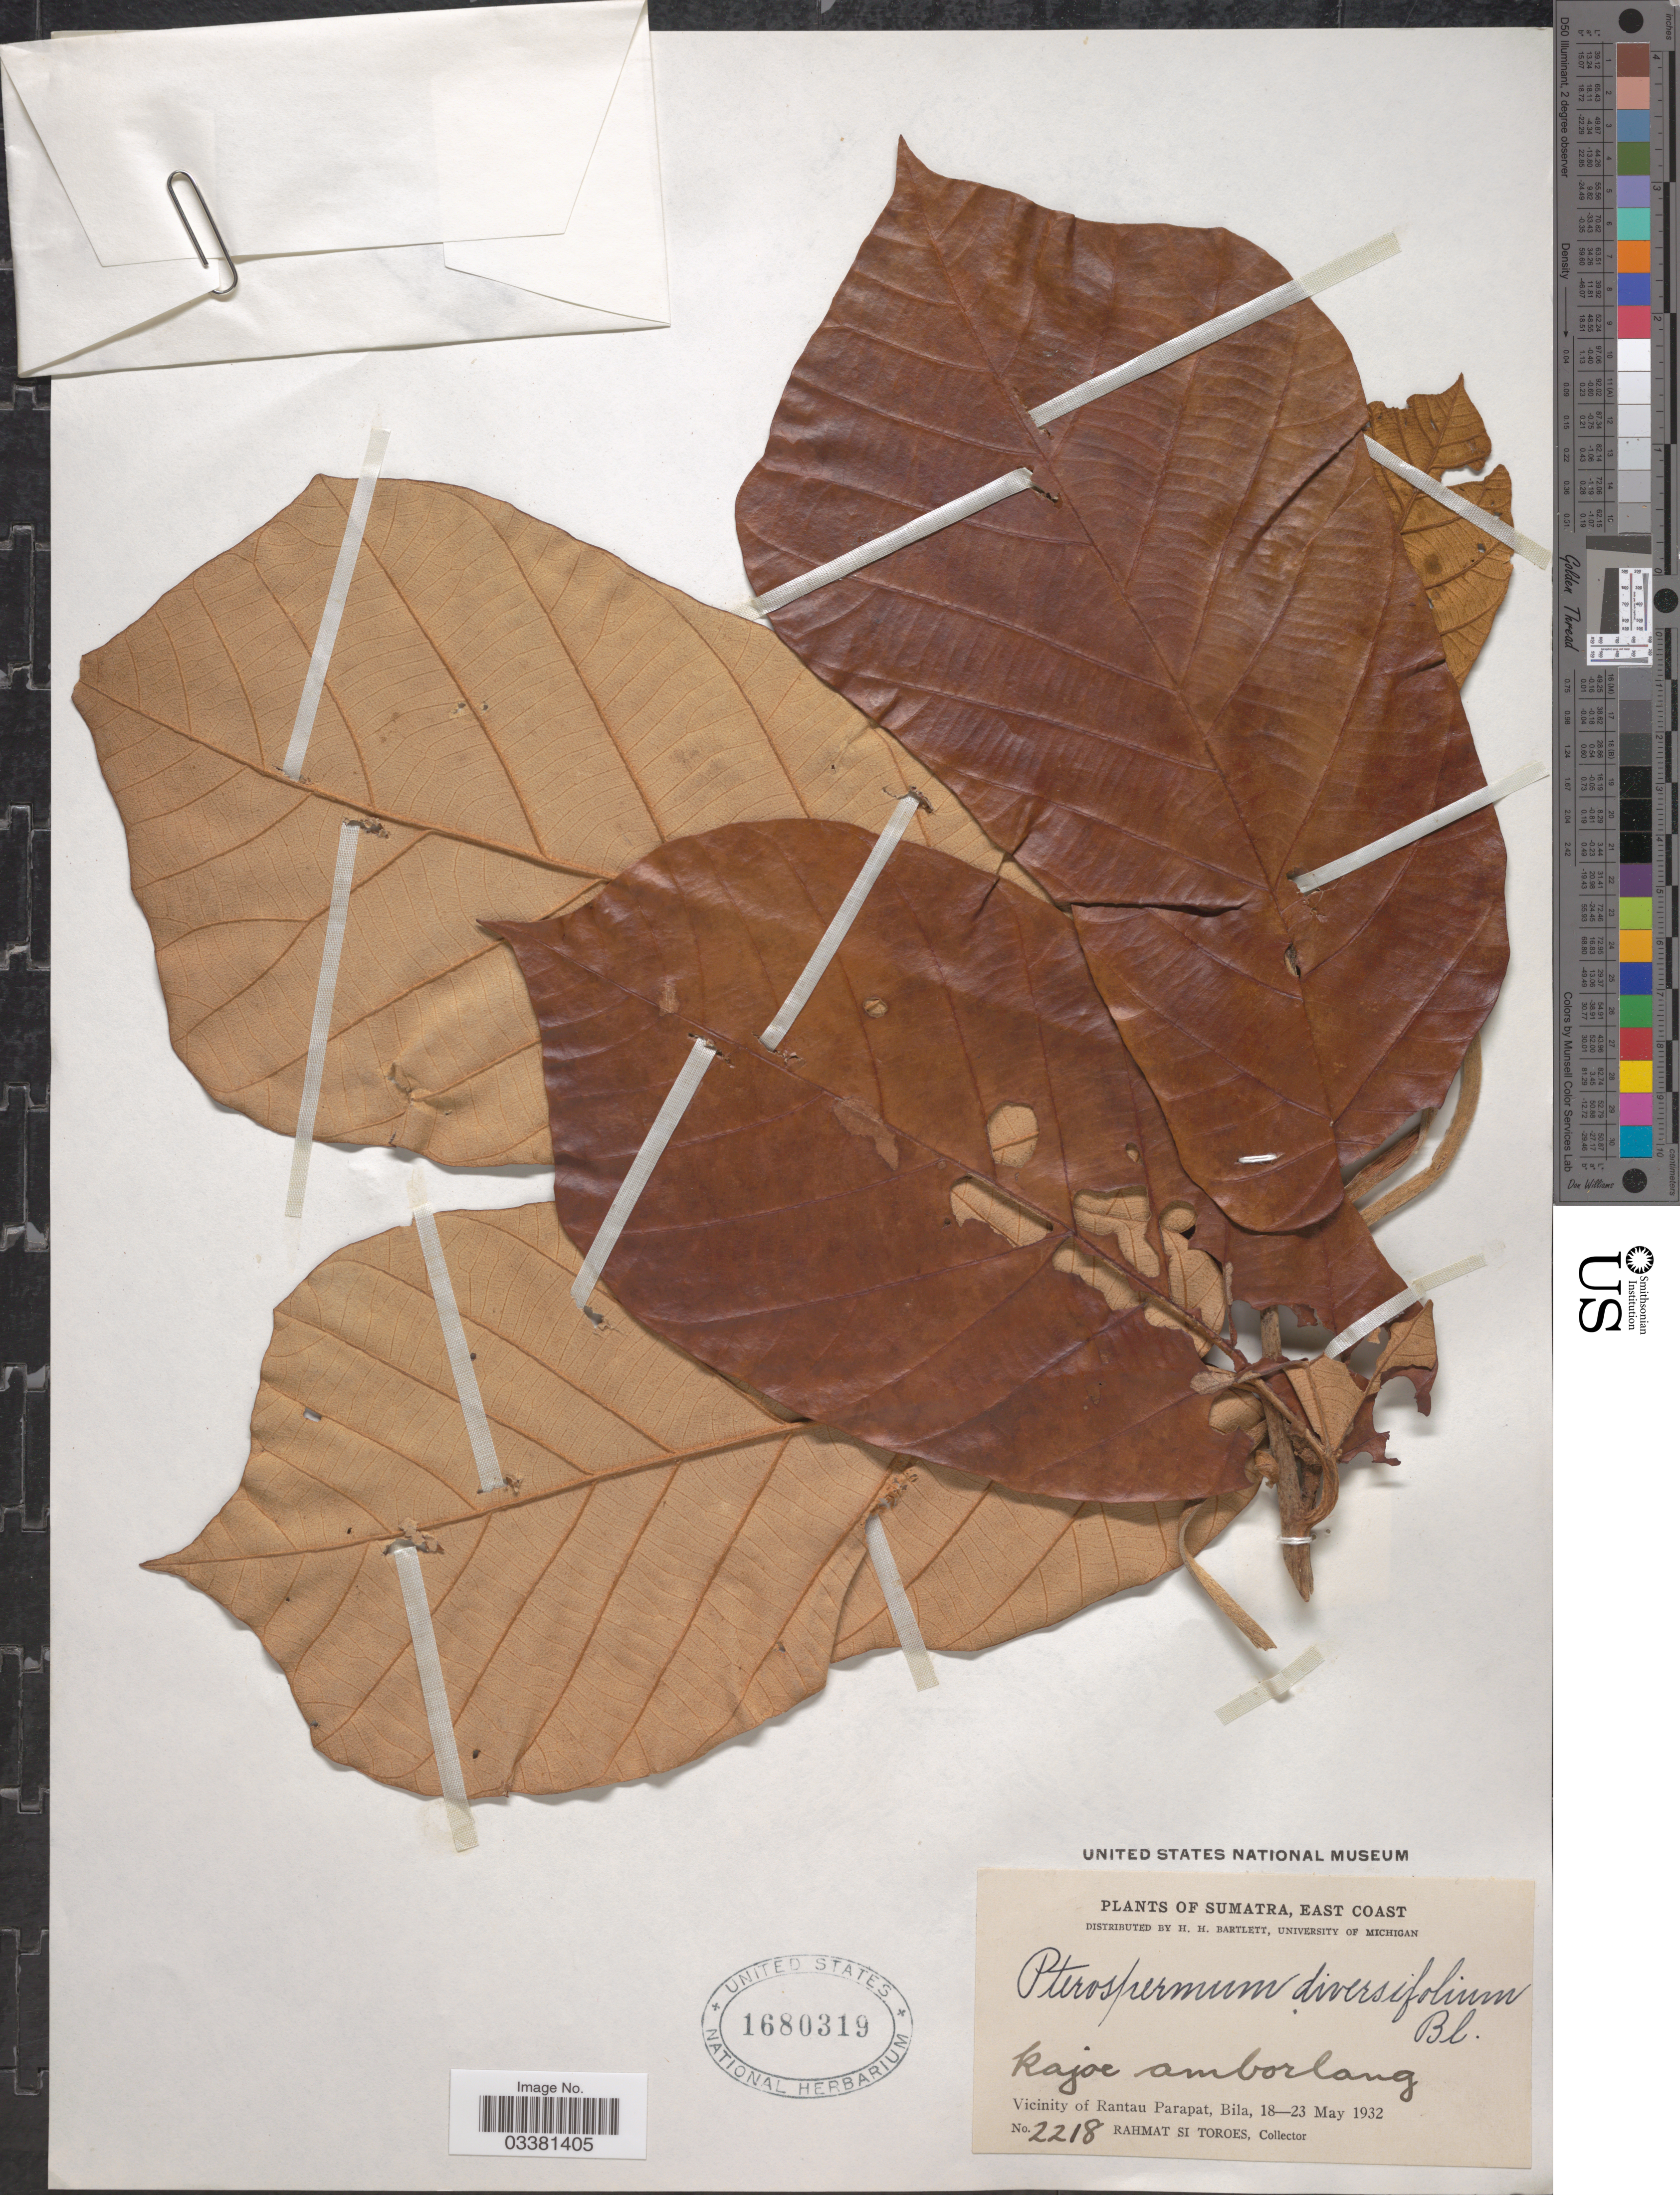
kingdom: Plantae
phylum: Tracheophyta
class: Magnoliopsida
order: Malvales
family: Malvaceae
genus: Pterospermum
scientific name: Pterospermum diversifolium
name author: Blume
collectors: Rahmat Si Boeea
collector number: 2218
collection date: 1932-05-18/1932-05-23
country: Indonesia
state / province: Sumatra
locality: East Coast. Vicinity of Rantau Parapat, Bila.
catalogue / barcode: US 1680319